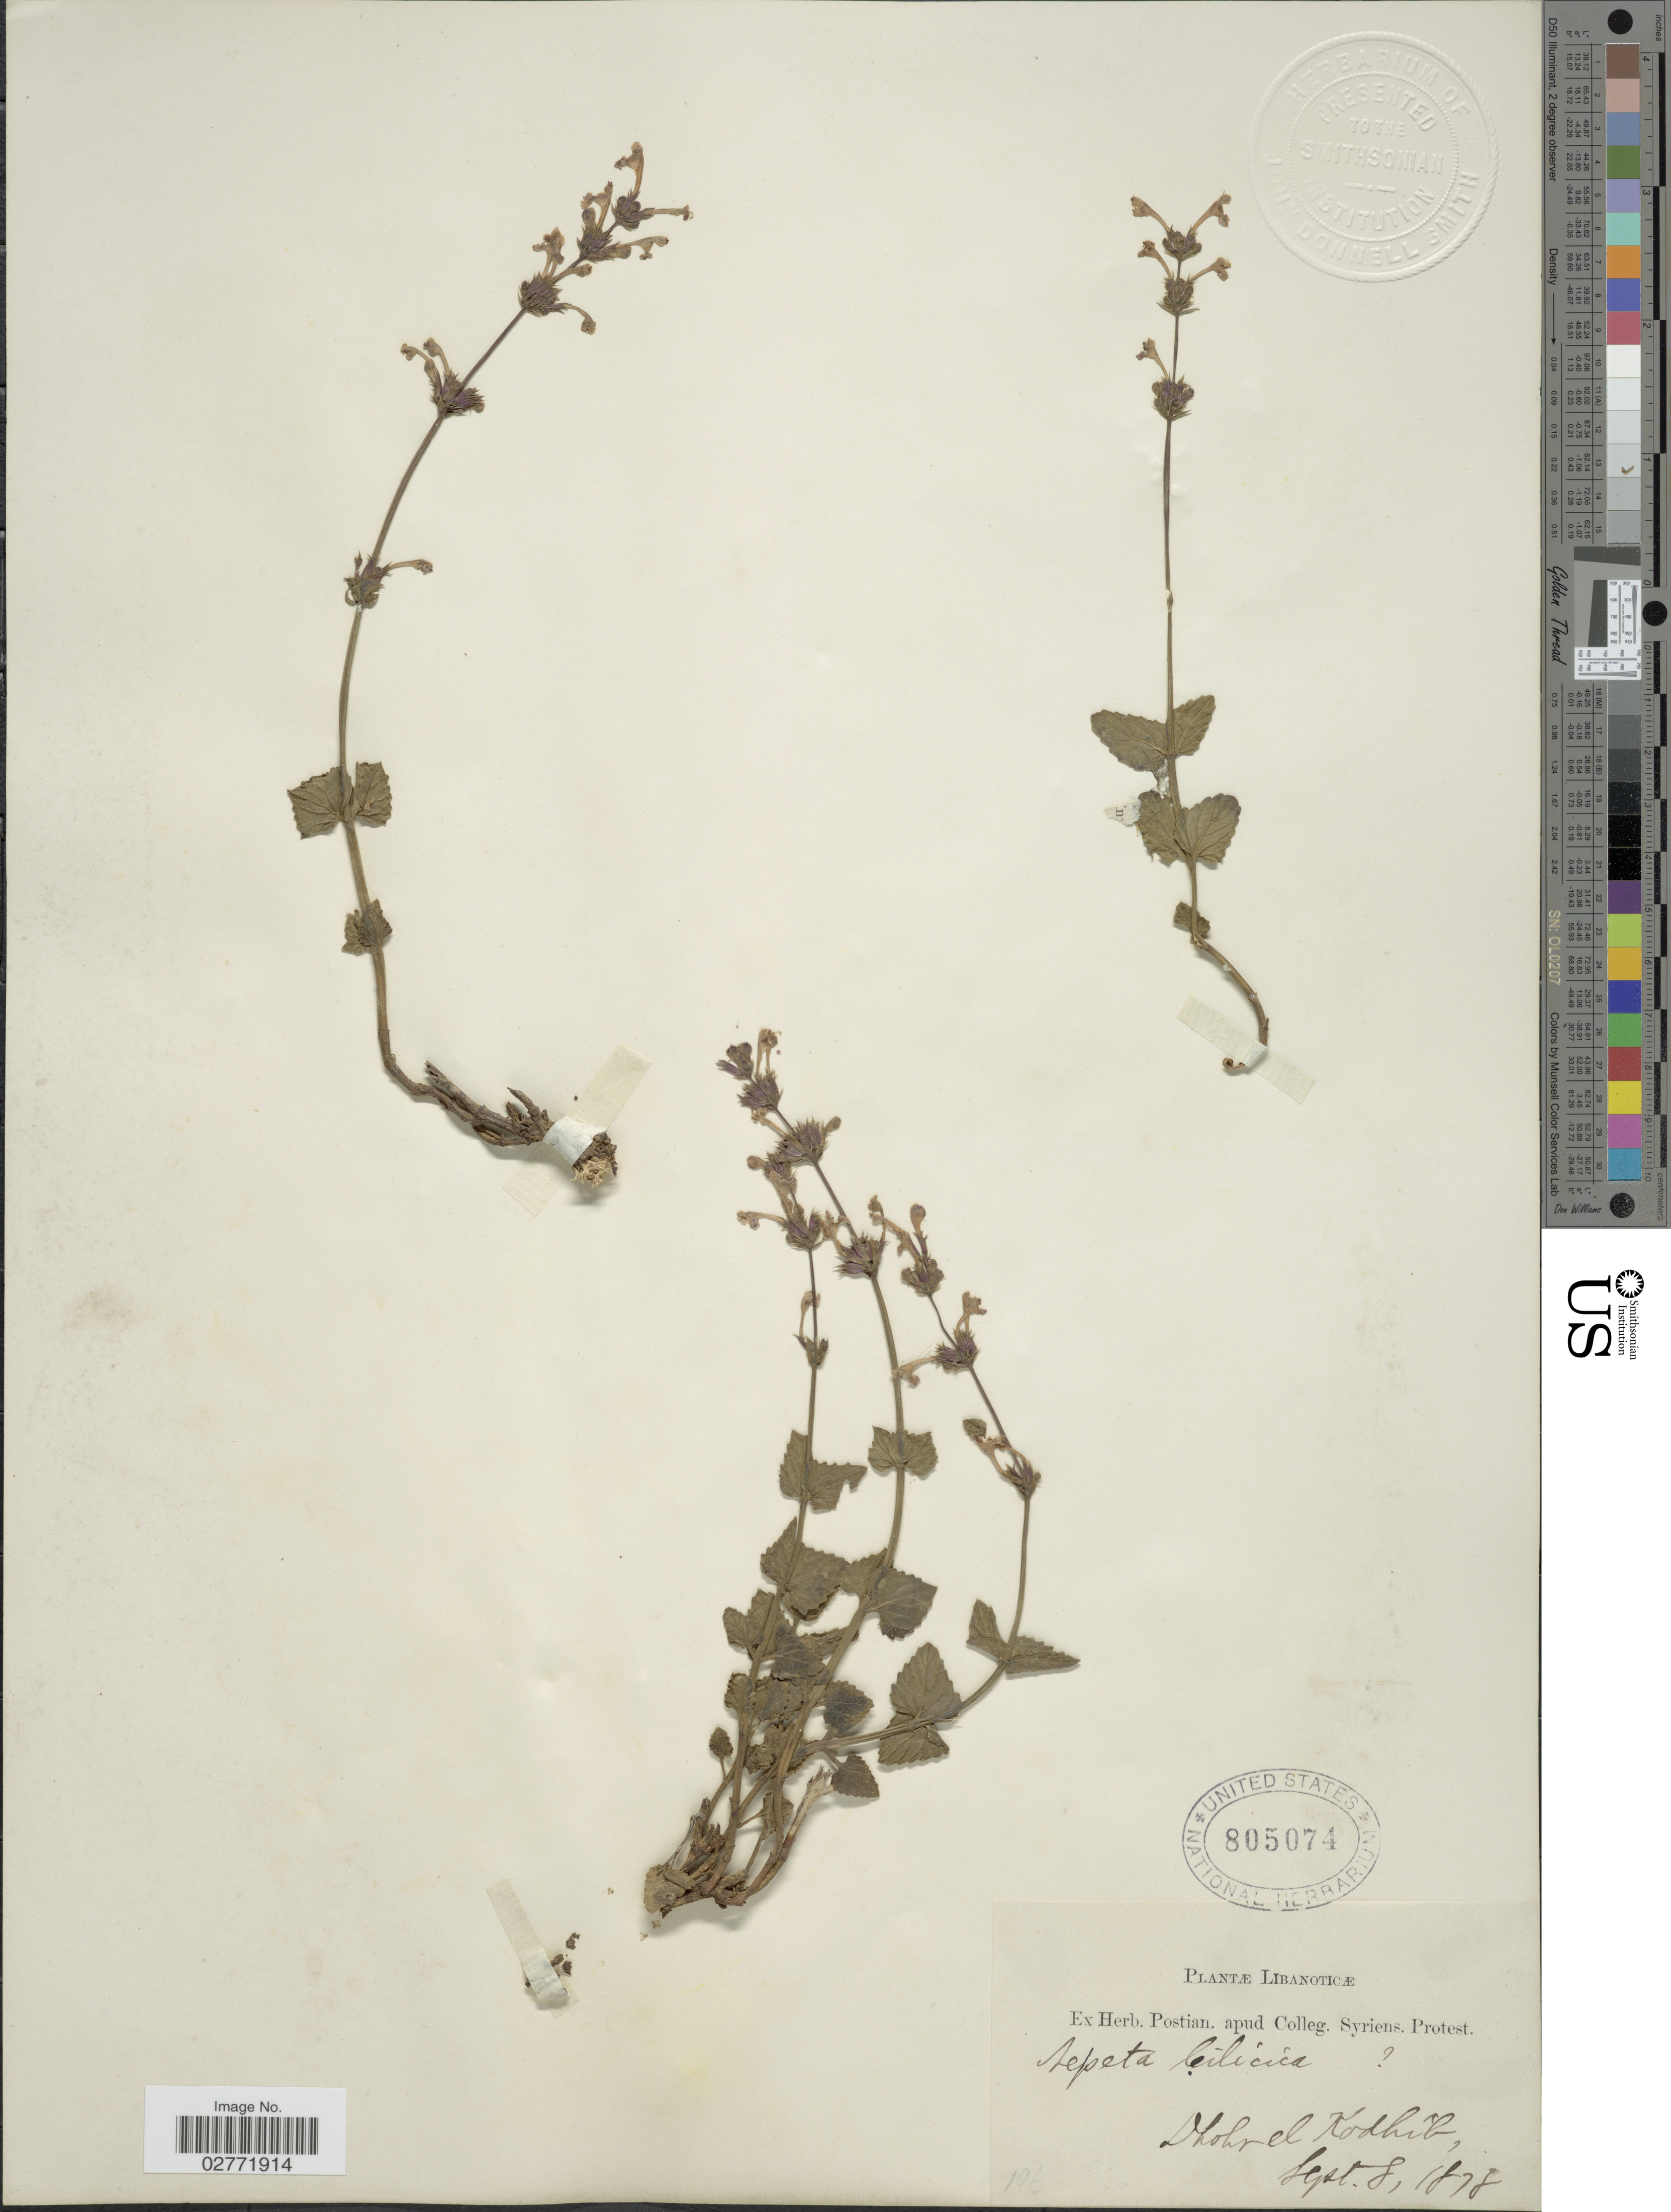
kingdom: Plantae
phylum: Tracheophyta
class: Magnoliopsida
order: Lamiales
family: Lamiaceae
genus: Nepeta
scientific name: Nepeta cilicica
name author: Boiss. ex Benth.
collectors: ex herb. Postian. apud Colleg. Syriens. Protest. USE "Fannie P. A. Shepard" (10308853) AS PRIMARY COLLECTOR INSTEAD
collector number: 196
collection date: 1878-09-08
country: Lebanon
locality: Libanoticæ. Dhohr el Kodhib.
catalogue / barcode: US 805074